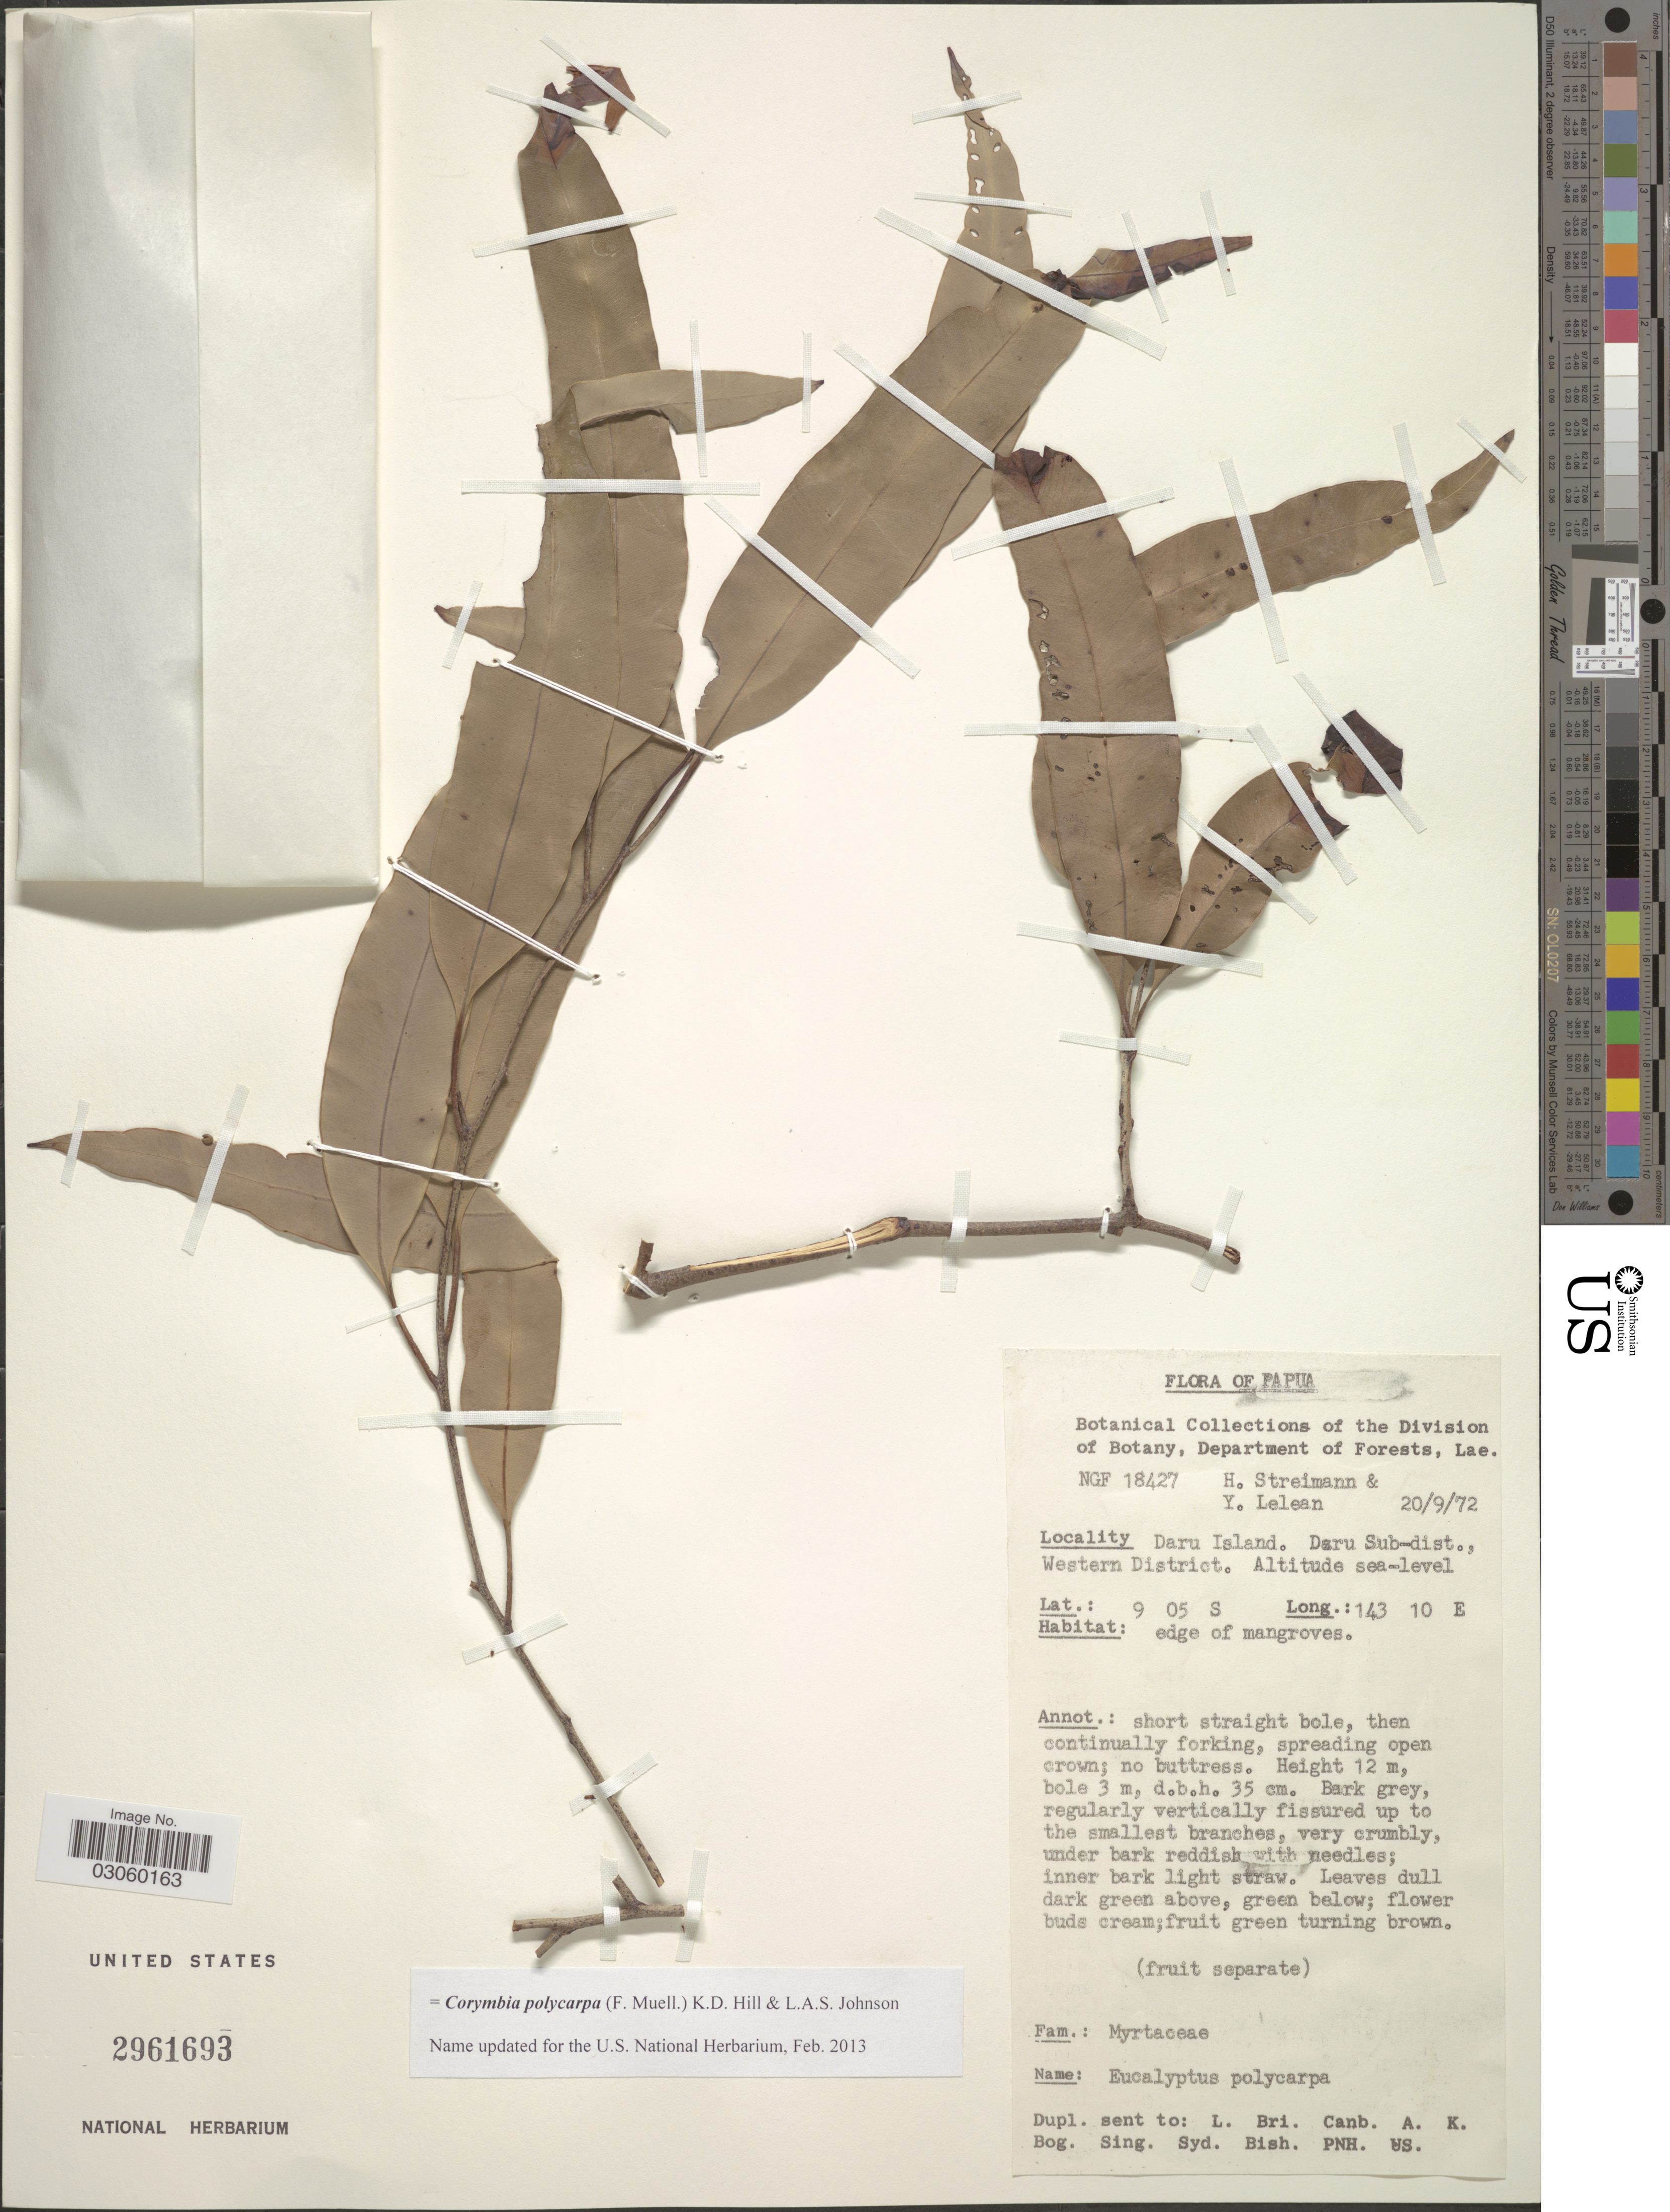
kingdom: Plantae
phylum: Tracheophyta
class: Magnoliopsida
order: Myrtales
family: Myrtaceae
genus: Corymbia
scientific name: Corymbia polycarpa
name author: (F. Muell.) K.D. Hill & L.A.S. Johnson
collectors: H. Streimann & Y. Lelean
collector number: NGF18427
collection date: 1972-09-20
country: Papua New Guinea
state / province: Manus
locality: Papua, Daru Island. Daru Sub-dist., Western District.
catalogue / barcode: US 2961693